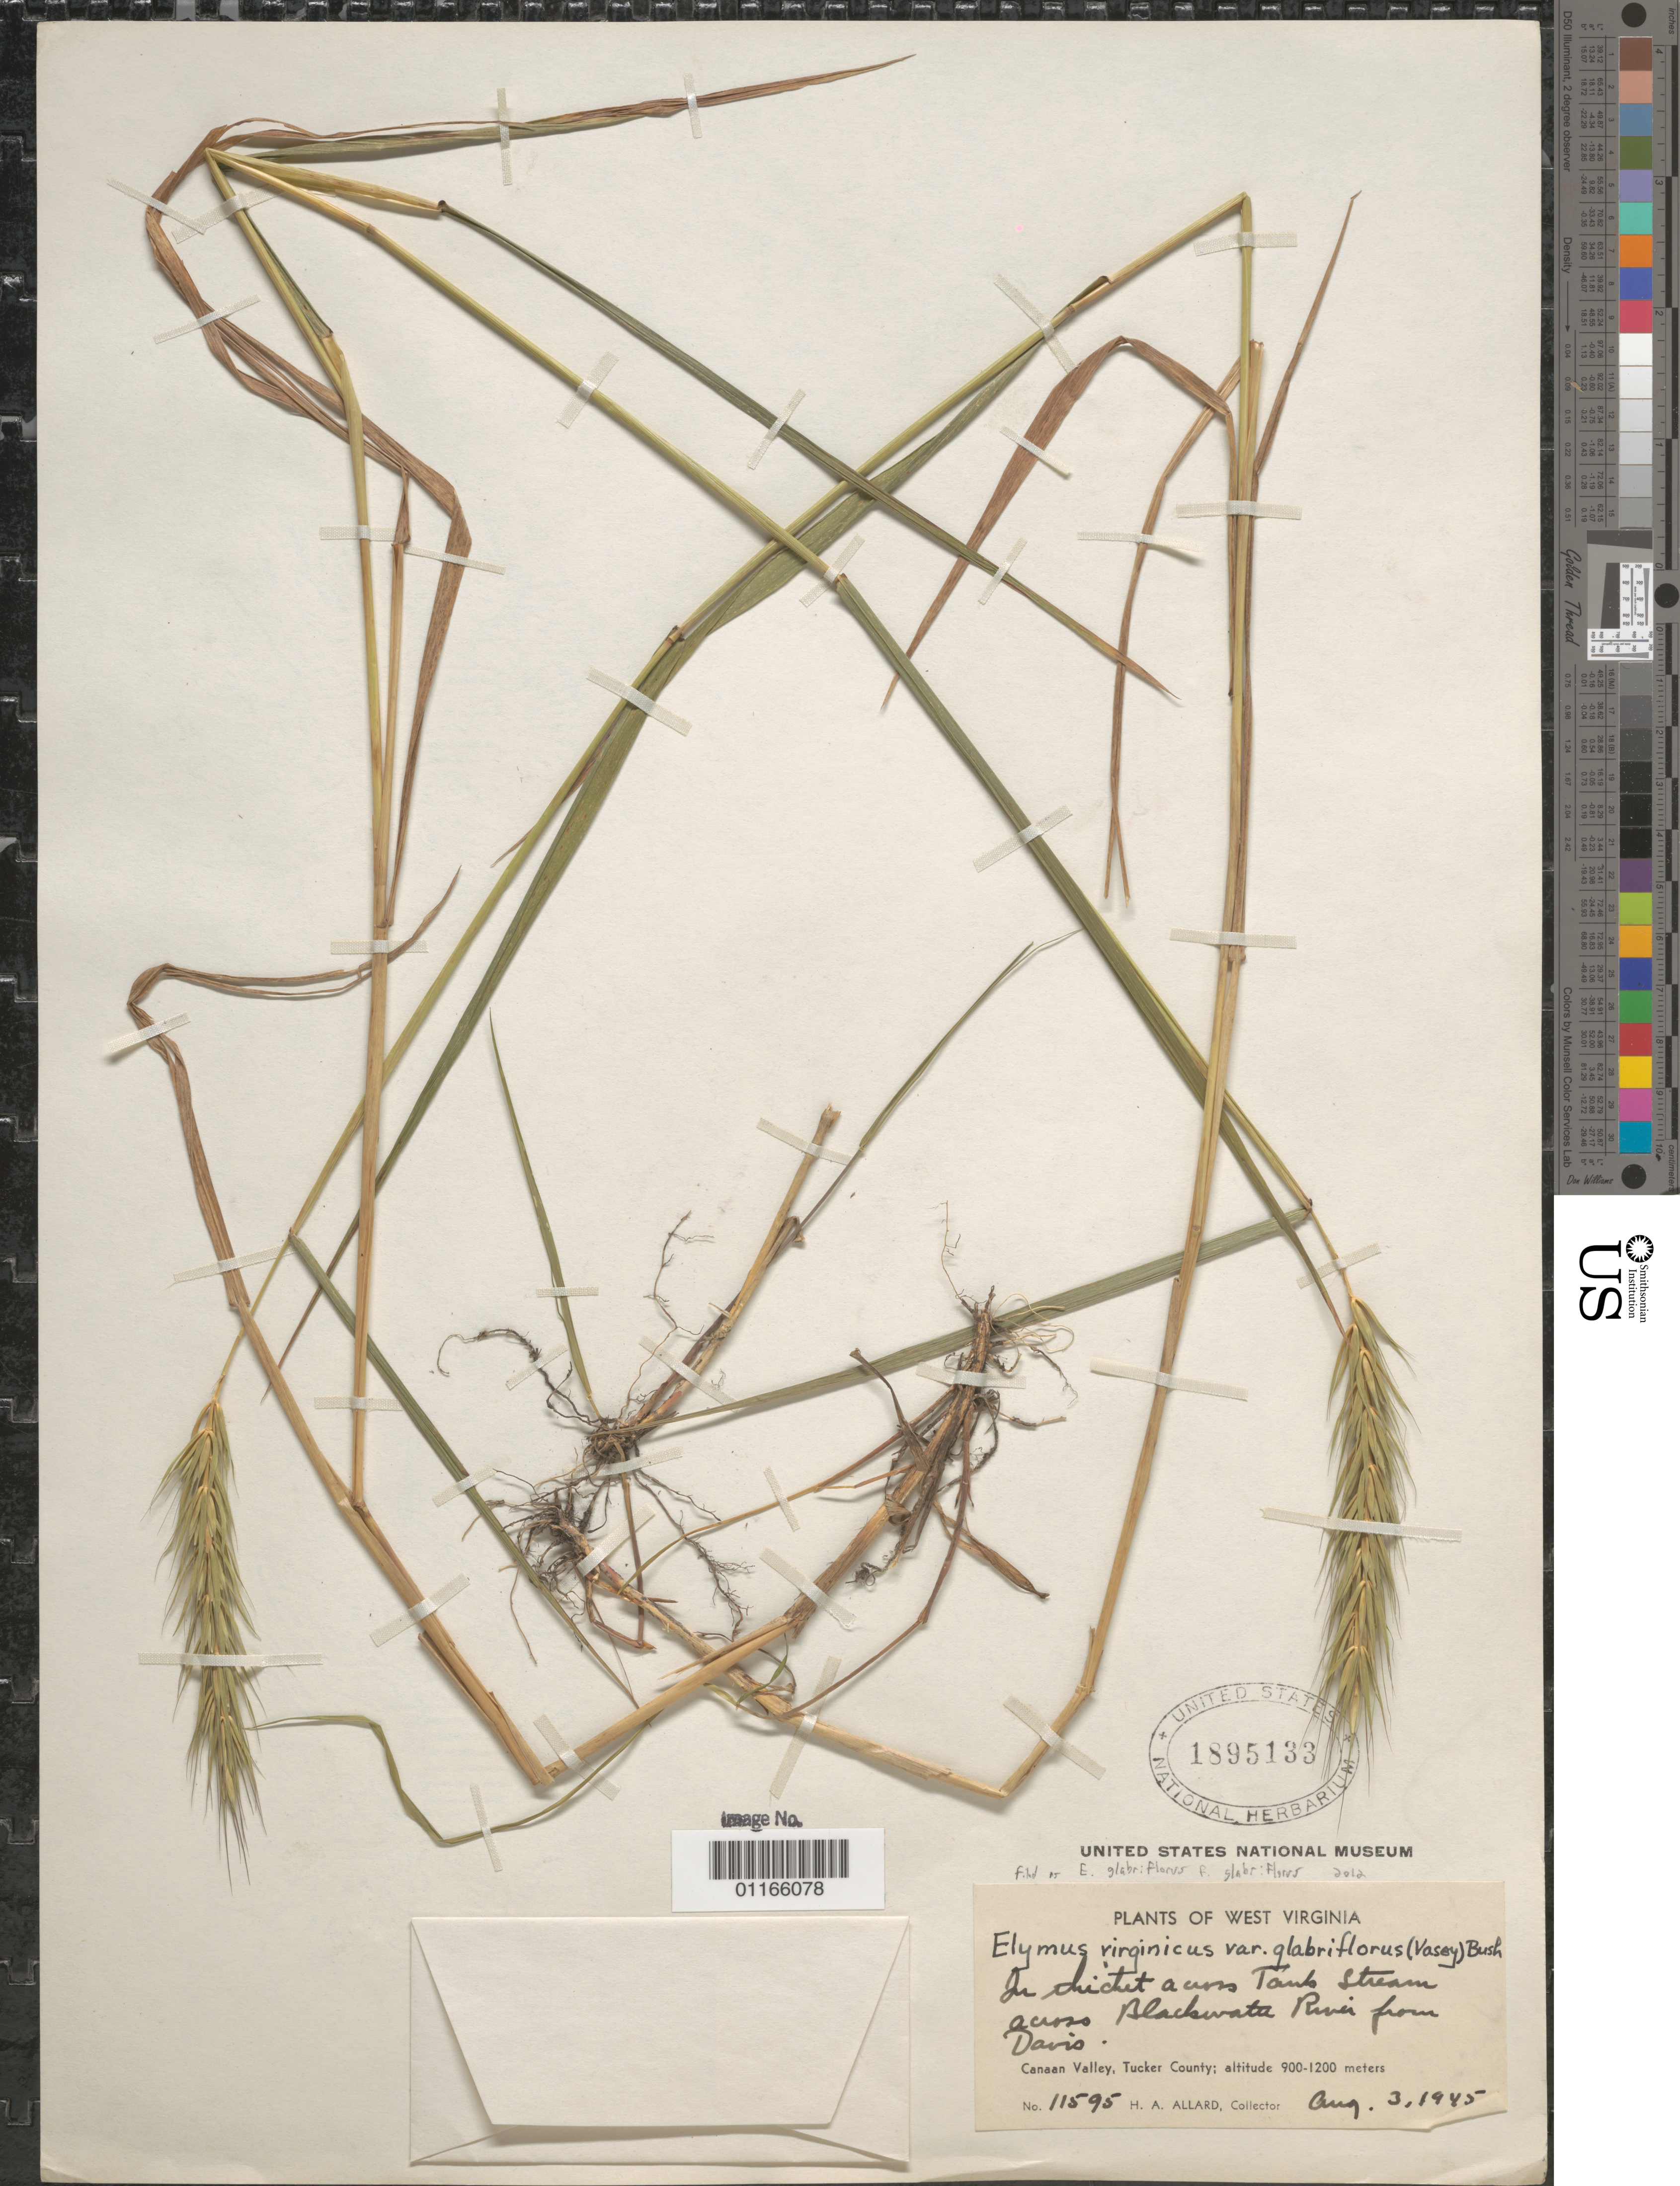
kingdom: Plantae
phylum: Tracheophyta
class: Liliopsida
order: Poales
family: Poaceae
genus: Elymus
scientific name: Elymus virginicus var. intermedius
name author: L.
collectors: H. A. Allard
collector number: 11595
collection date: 1945-08-03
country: United States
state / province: West Virginia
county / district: Tucker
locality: Across Blackwater River from Davis. Canaan Valley.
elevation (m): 900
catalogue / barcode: US 1895133